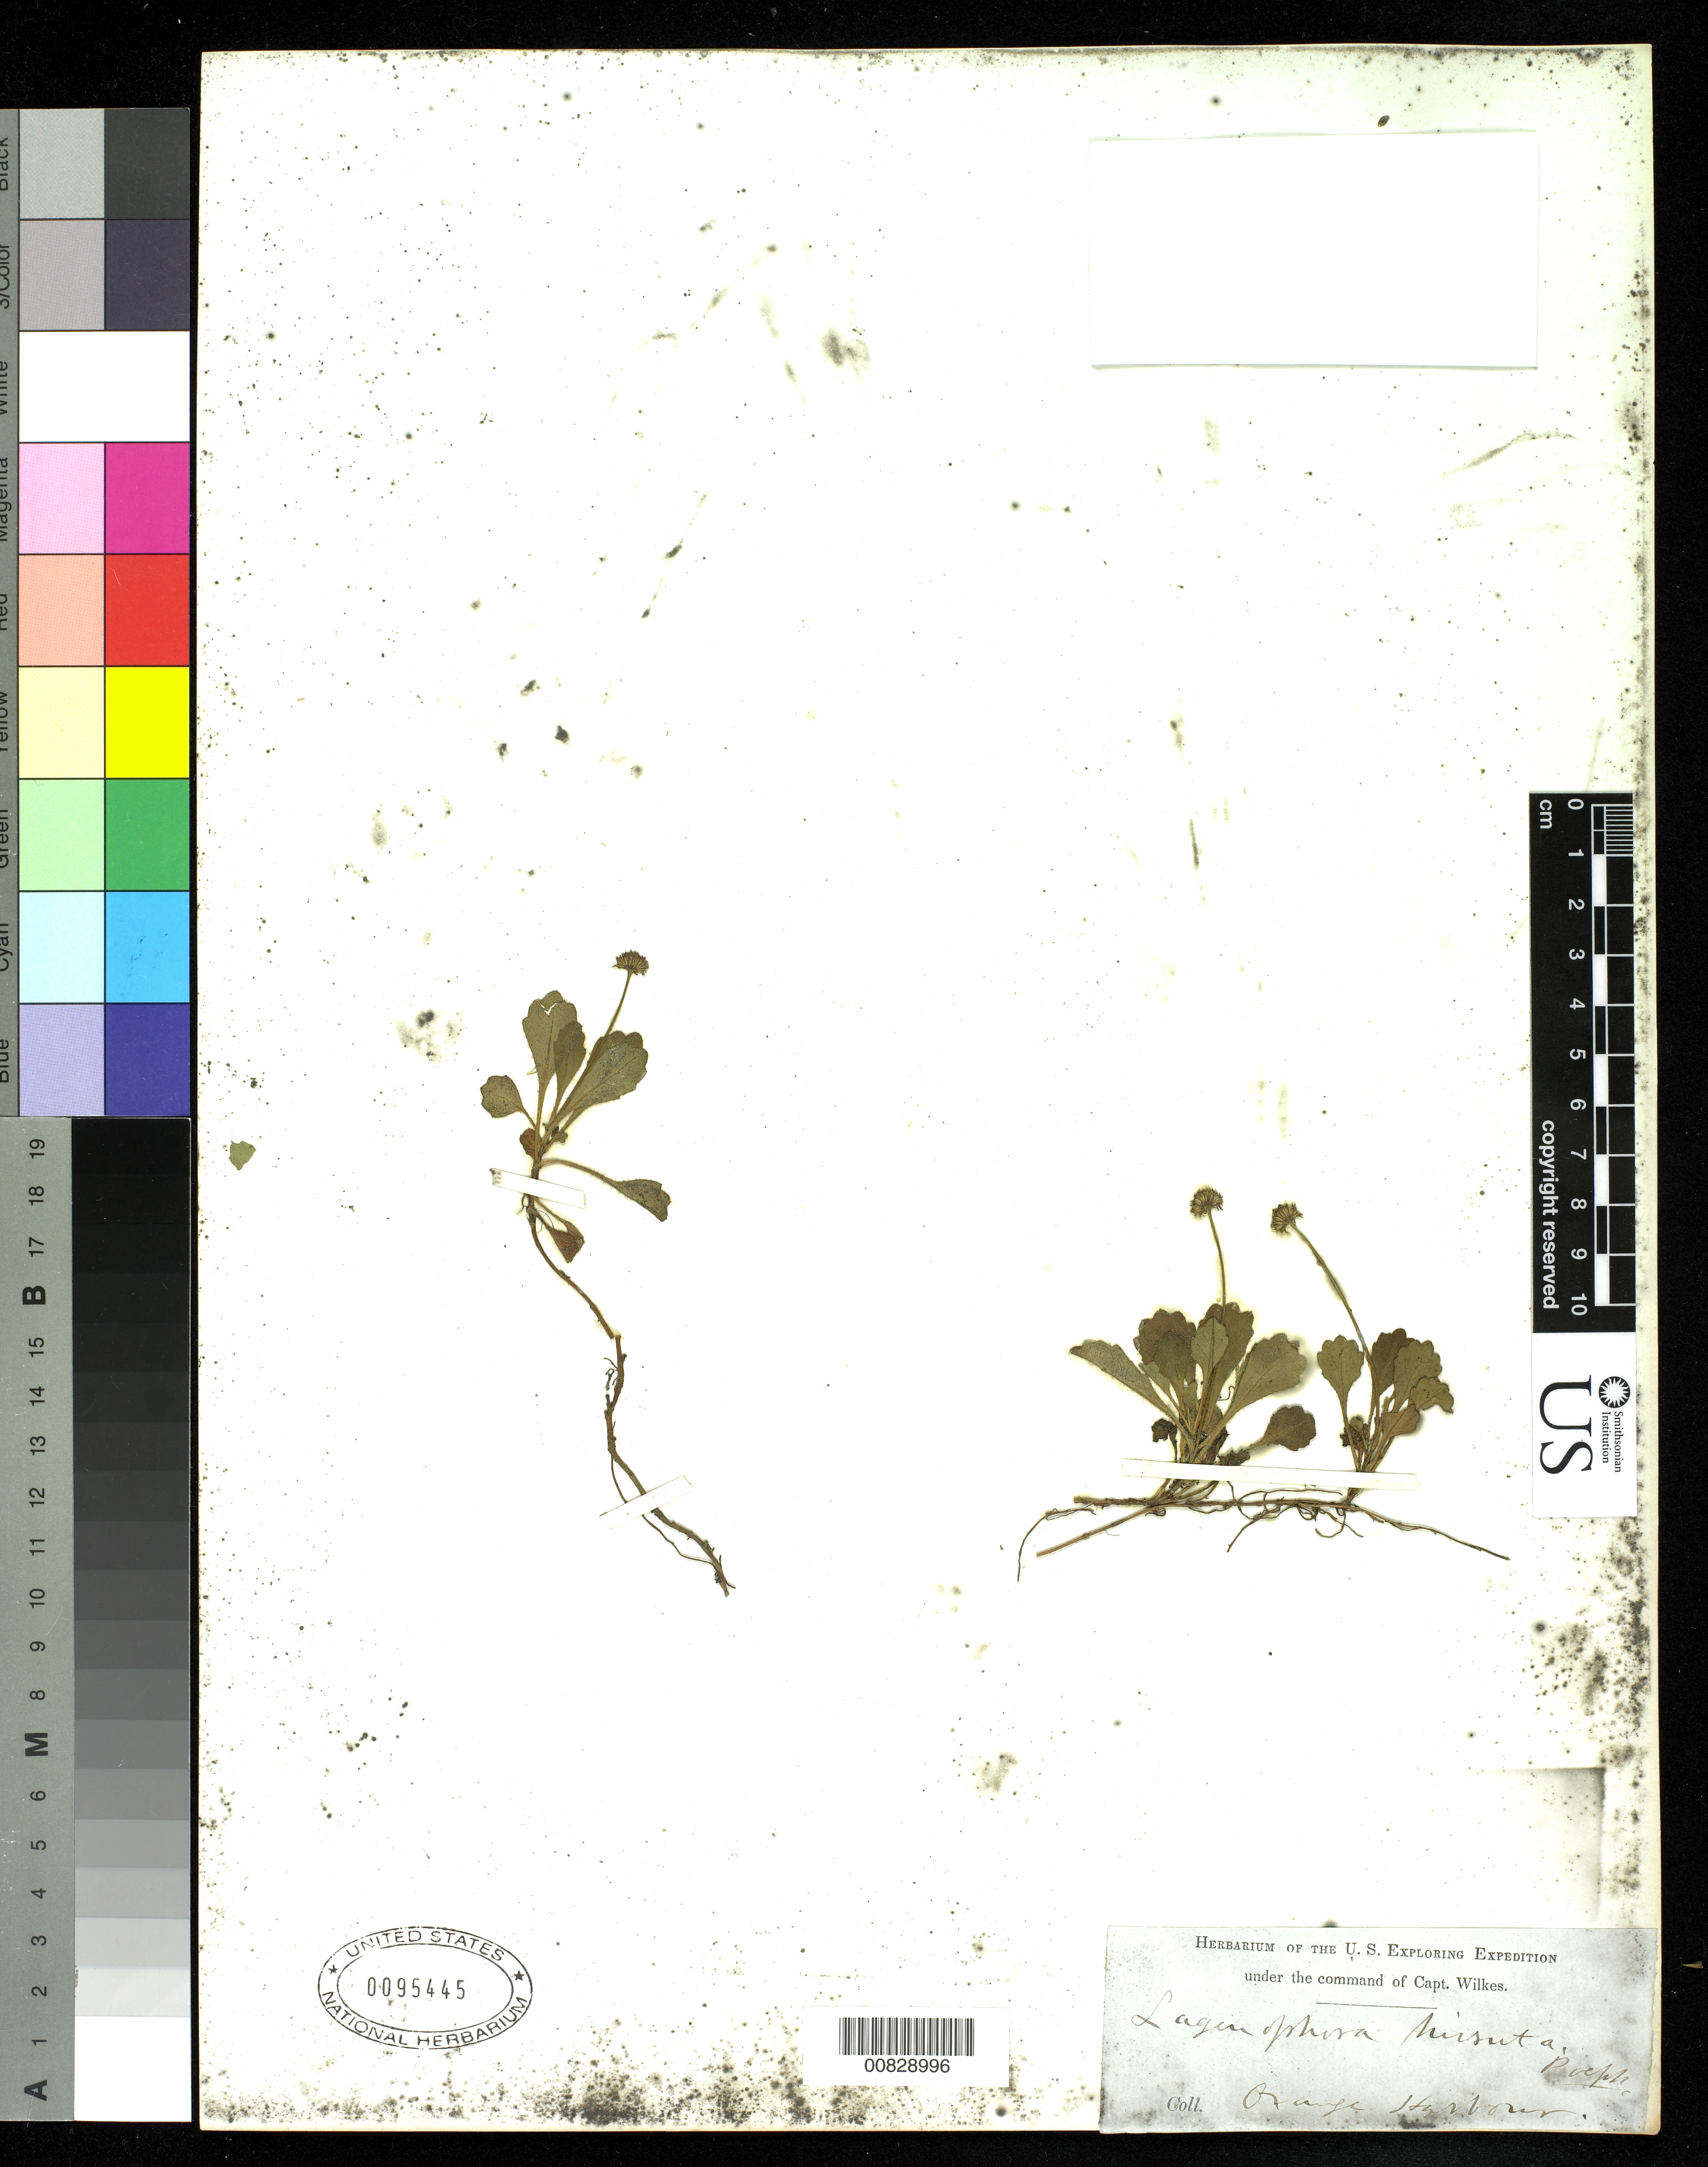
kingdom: Plantae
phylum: Tracheophyta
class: Magnoliopsida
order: Asterales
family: Asteraceae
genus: Lagenophora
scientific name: Lagenophora hariotii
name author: Franch.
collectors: Wilkes Explor. Exped.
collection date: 1838/1842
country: Argentina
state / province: Tierra del Fuego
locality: Orange Harbor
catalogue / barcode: US 95445